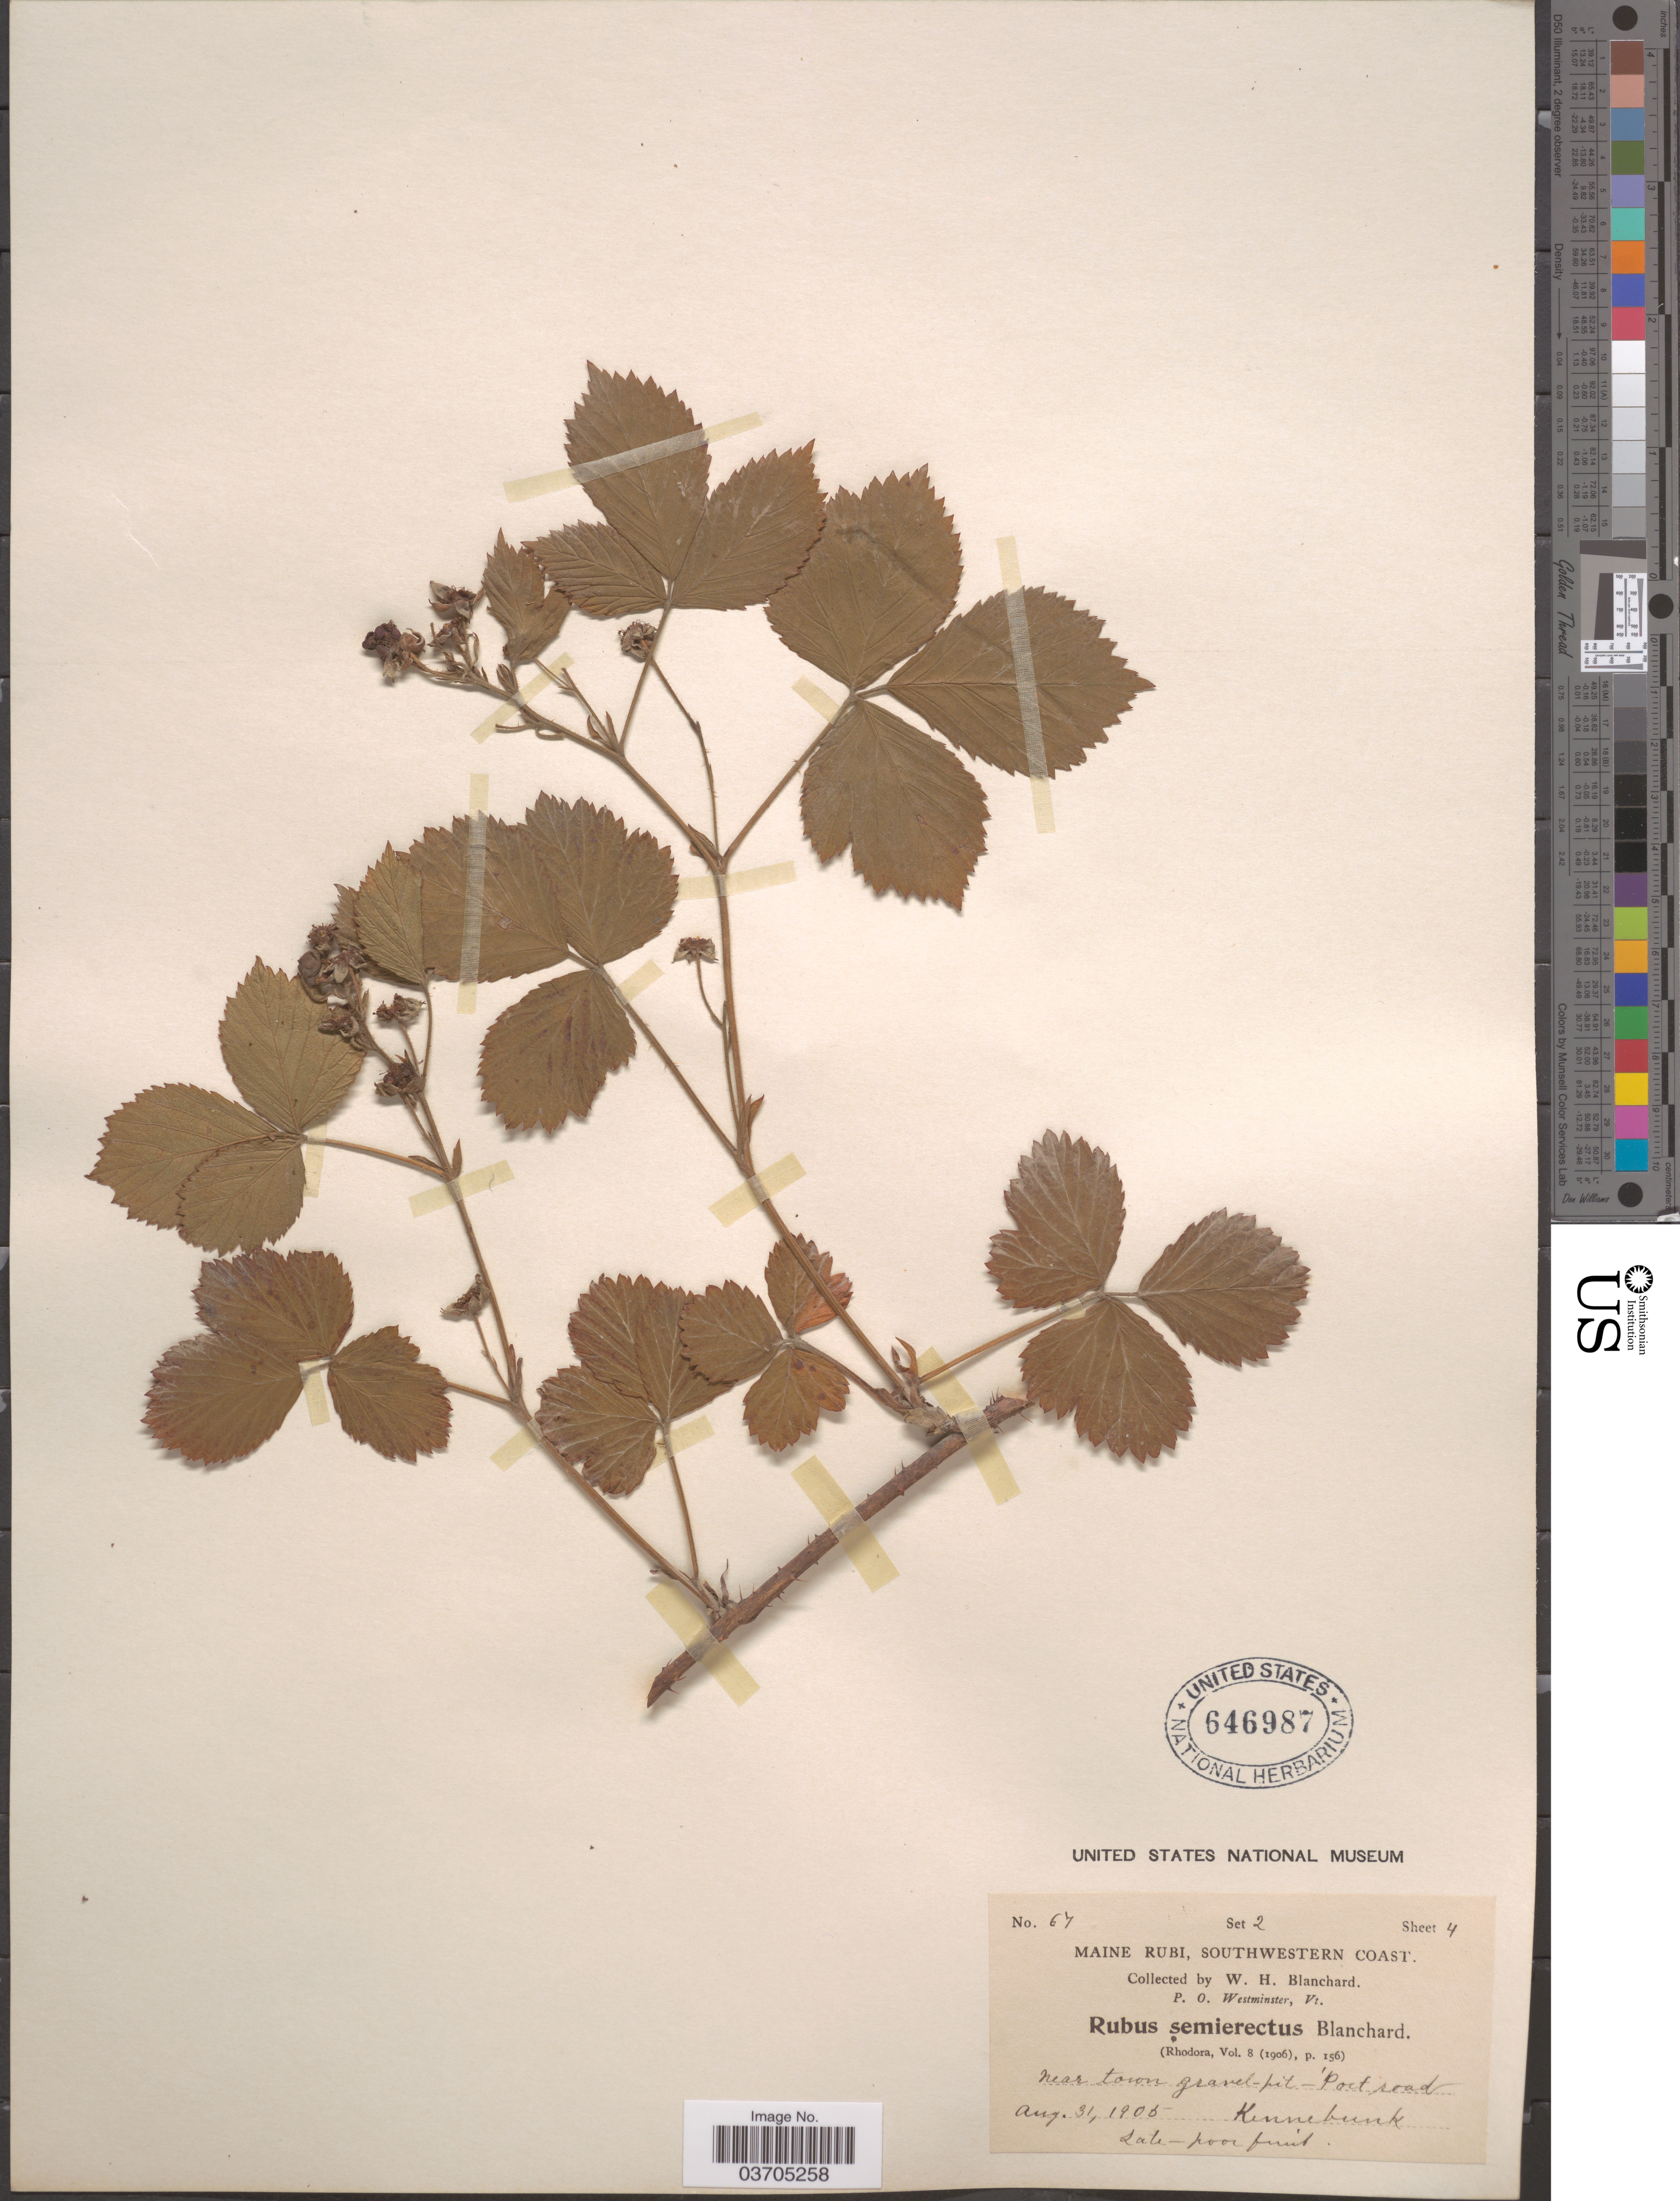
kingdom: Plantae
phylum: Tracheophyta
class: Magnoliopsida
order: Rosales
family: Rosaceae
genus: Rubus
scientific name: Rubus semierectus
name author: Blanch.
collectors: W. H. Blanchard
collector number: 67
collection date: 1905-08-31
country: United States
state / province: Maine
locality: Maine Rubi, Southwestern Coast. Near town gravel-pit-'Port road. Kennebunk.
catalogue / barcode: US 646987